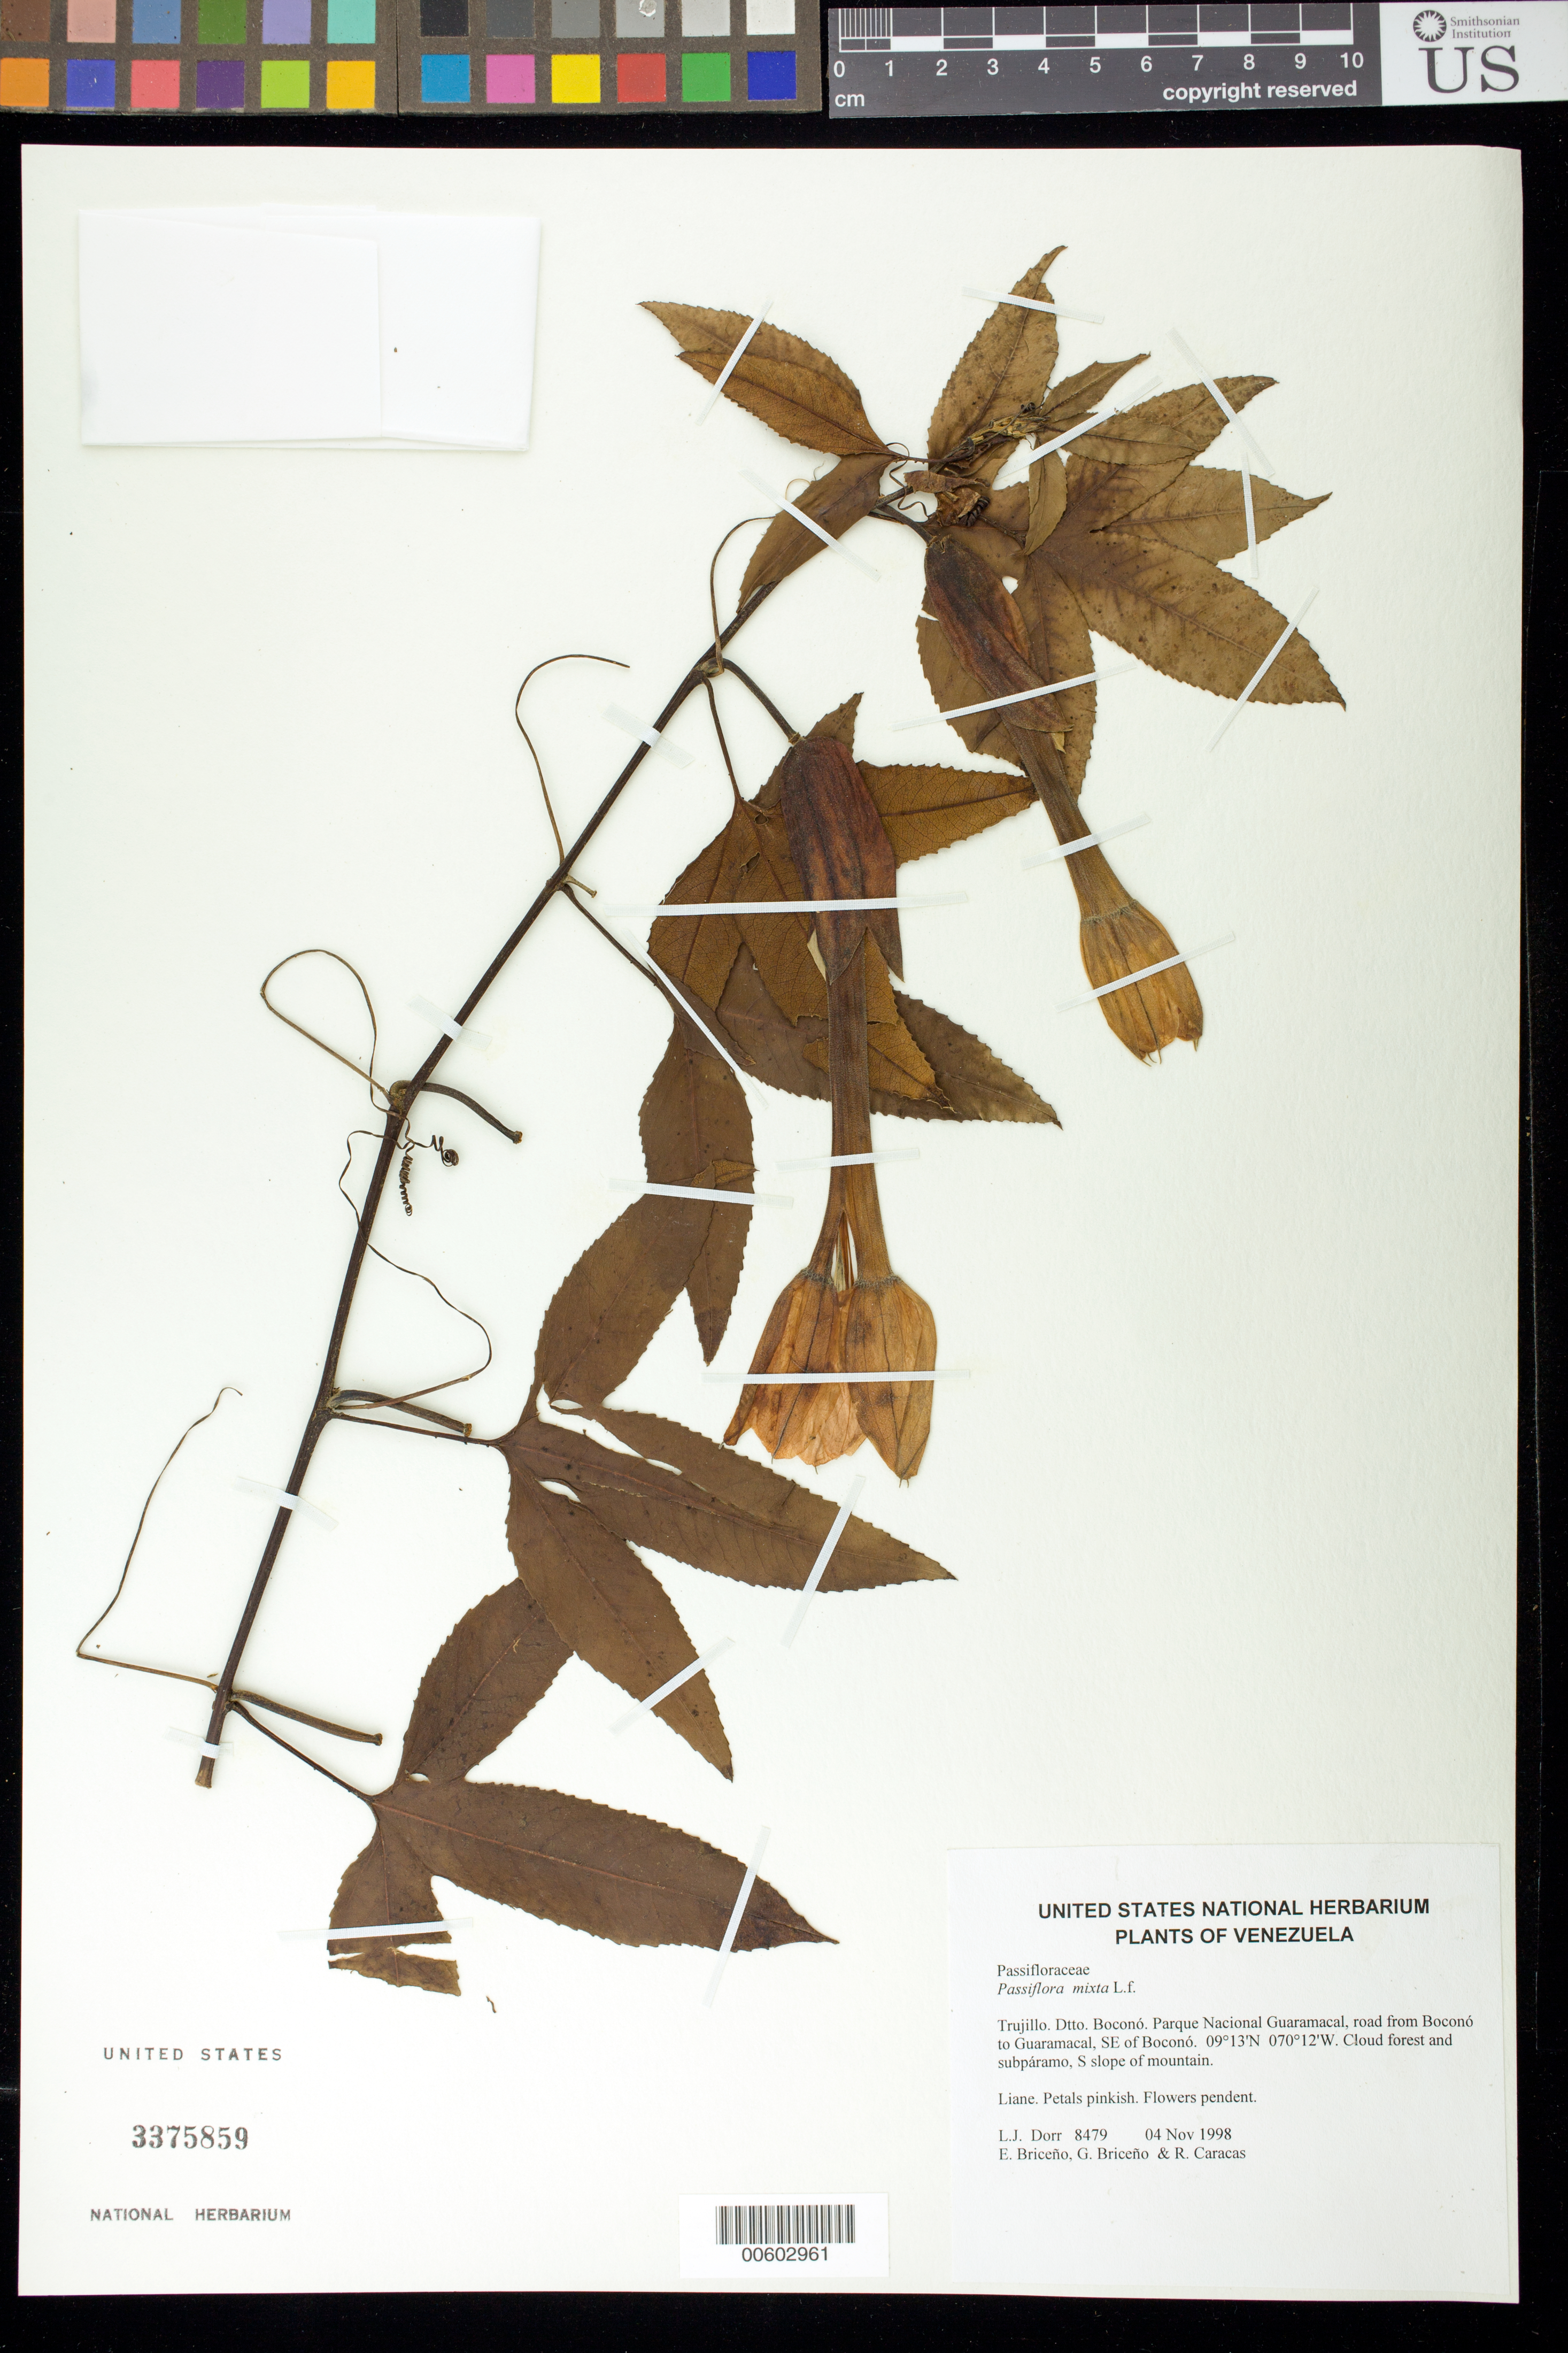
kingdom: Plantae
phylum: Tracheophyta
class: Magnoliopsida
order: Malpighiales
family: Passifloraceae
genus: Passiflora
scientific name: Passiflora mixta var. mixta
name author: L. f.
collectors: L. J. Dorr, E. Briceño, G. Briceño & R. Caracas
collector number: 8479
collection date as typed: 04 Nov 1998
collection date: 1998-11-04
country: Venezuela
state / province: Trujillo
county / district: Boconó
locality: Parque Nacional Guaramacal, road from Boconó to Guaramacal, SE of Boconó.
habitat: Cloud forest and subpáramo, S slope of mountain.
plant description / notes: MO, PORT, US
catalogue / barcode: US 3375859